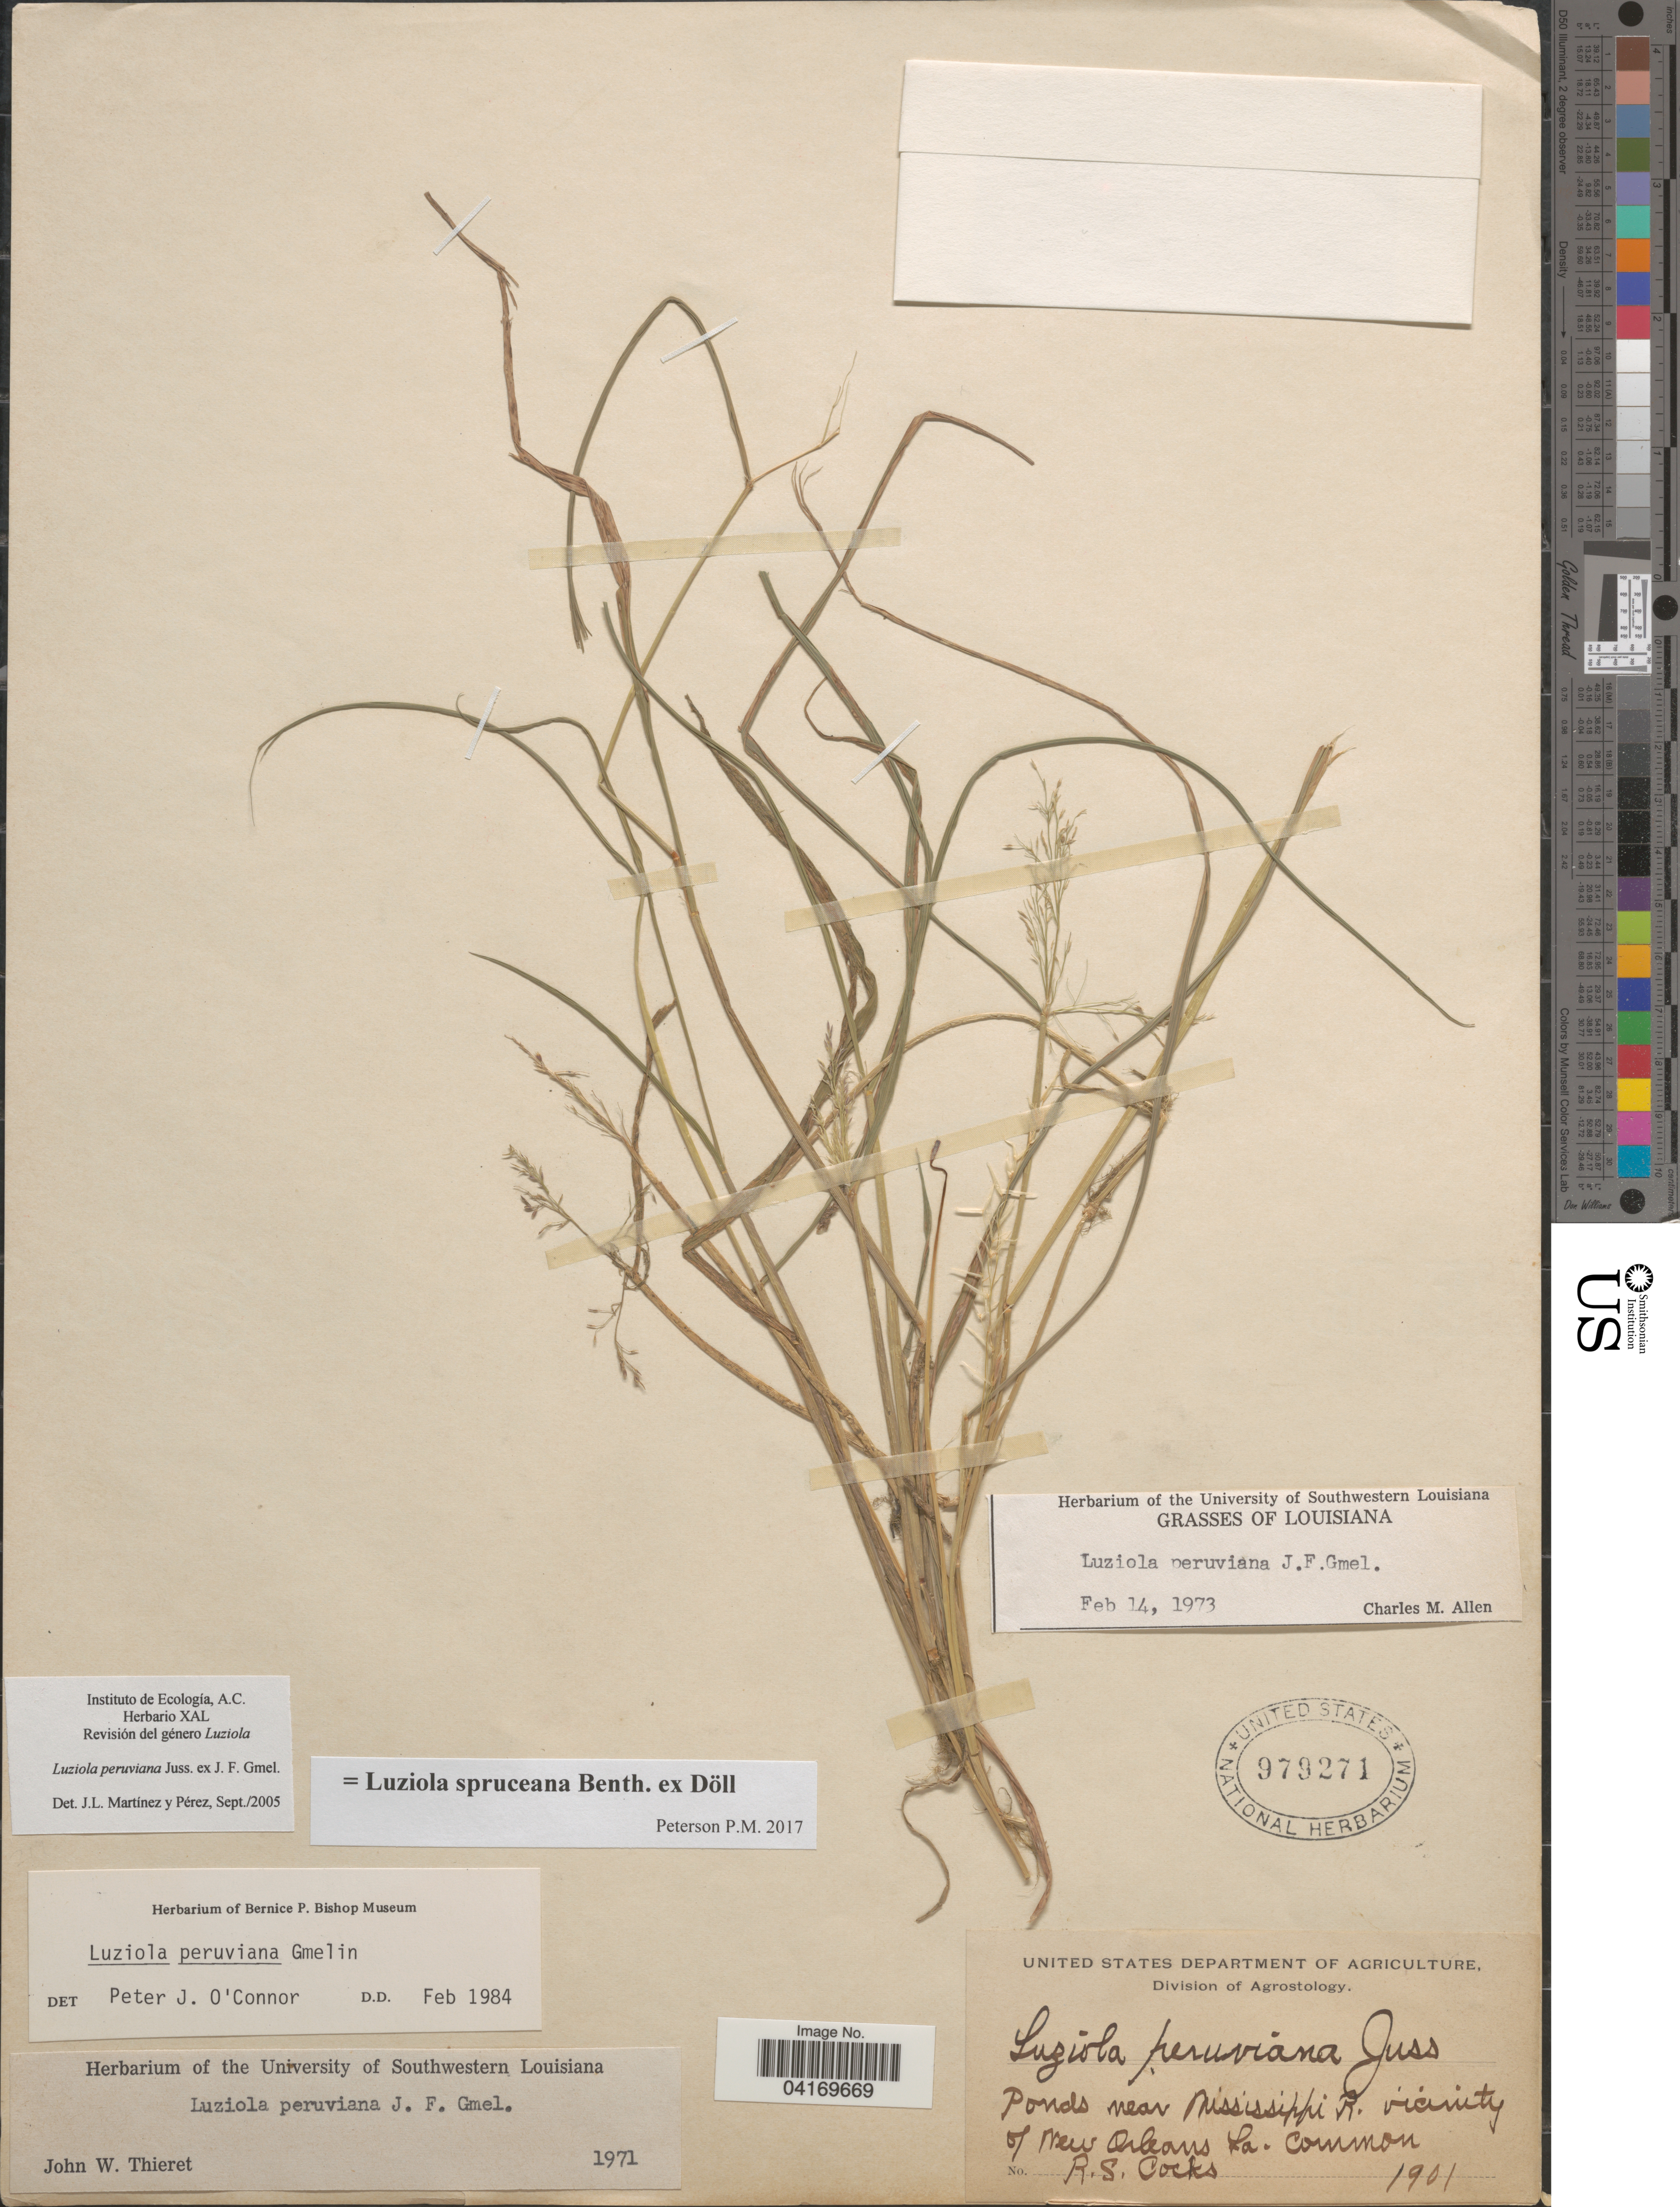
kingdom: Plantae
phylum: Tracheophyta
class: Liliopsida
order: Poales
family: Poaceae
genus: Luziola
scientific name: Luziola spruceana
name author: Benth. ex Döll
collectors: R. Cocks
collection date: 1901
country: United States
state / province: Louisiana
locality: Ponds near Mississippi R. vicinity of New Orleans.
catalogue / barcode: US 979271